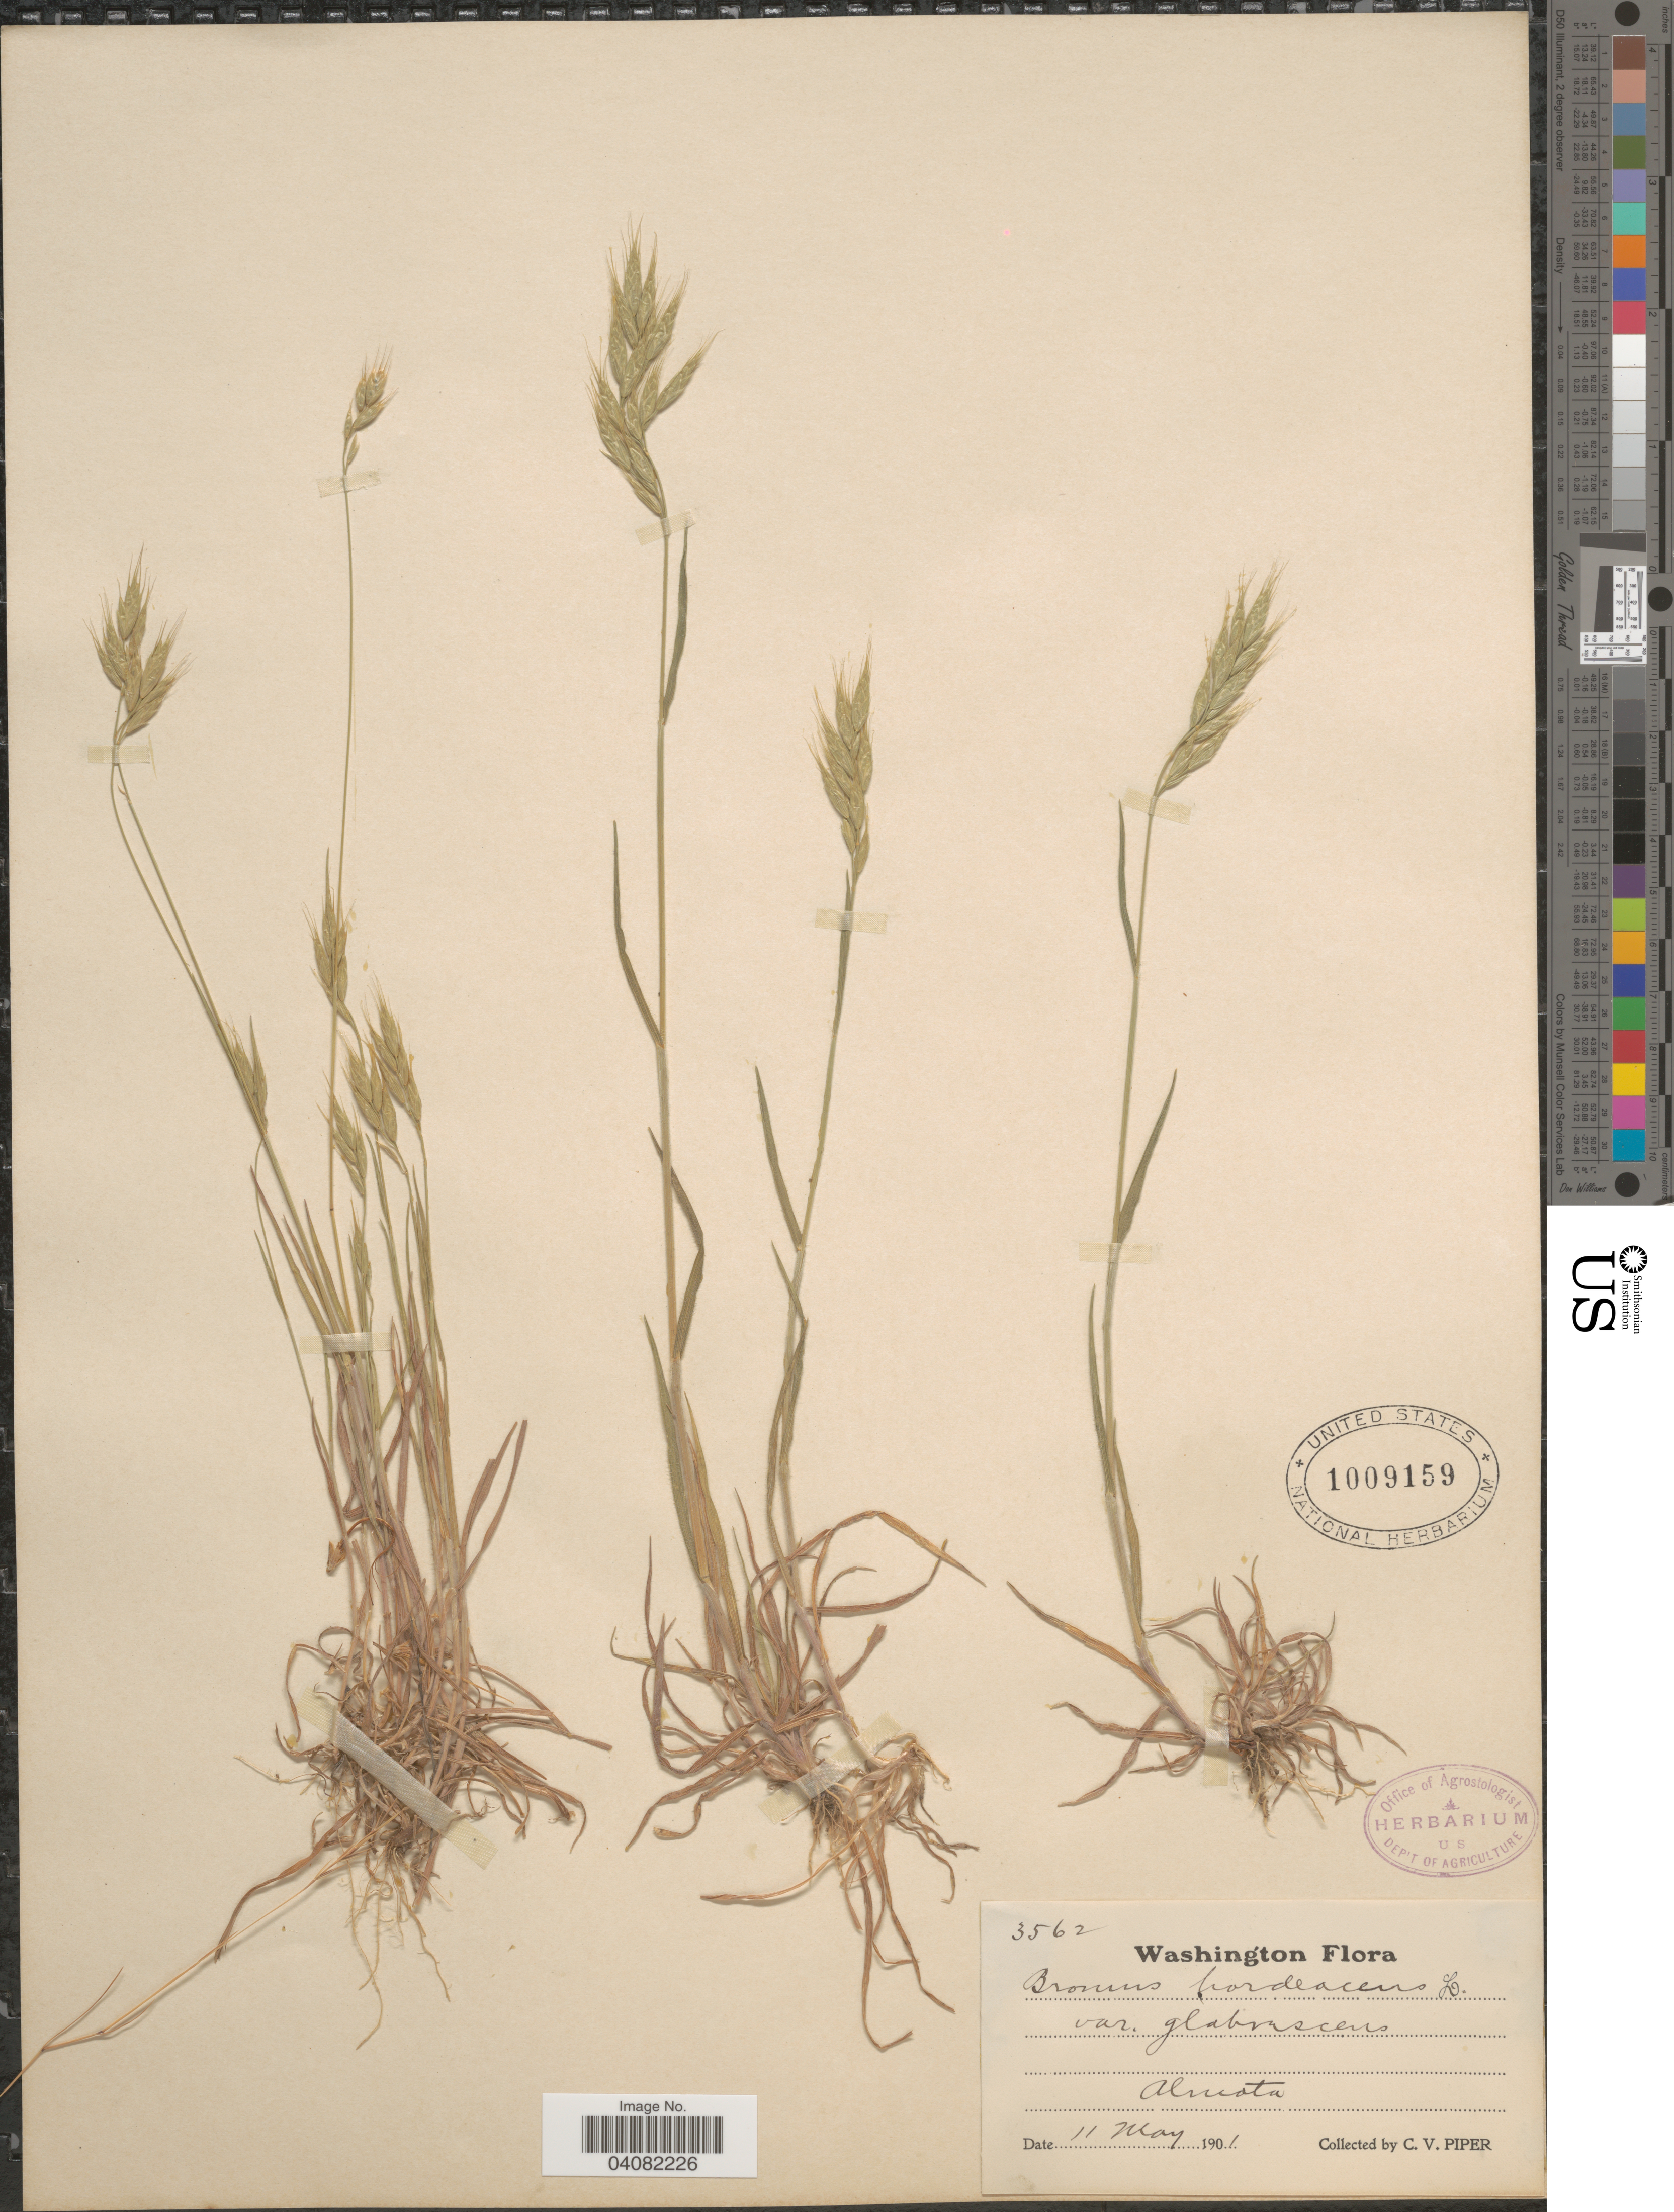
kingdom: Plantae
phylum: Tracheophyta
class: Liliopsida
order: Poales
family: Poaceae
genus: Bromus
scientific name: Bromus hordeaceus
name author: L.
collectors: C. V. Piper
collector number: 3562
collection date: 1901-05-11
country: United States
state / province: Washington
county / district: Whitman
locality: Almota.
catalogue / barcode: US 1009159